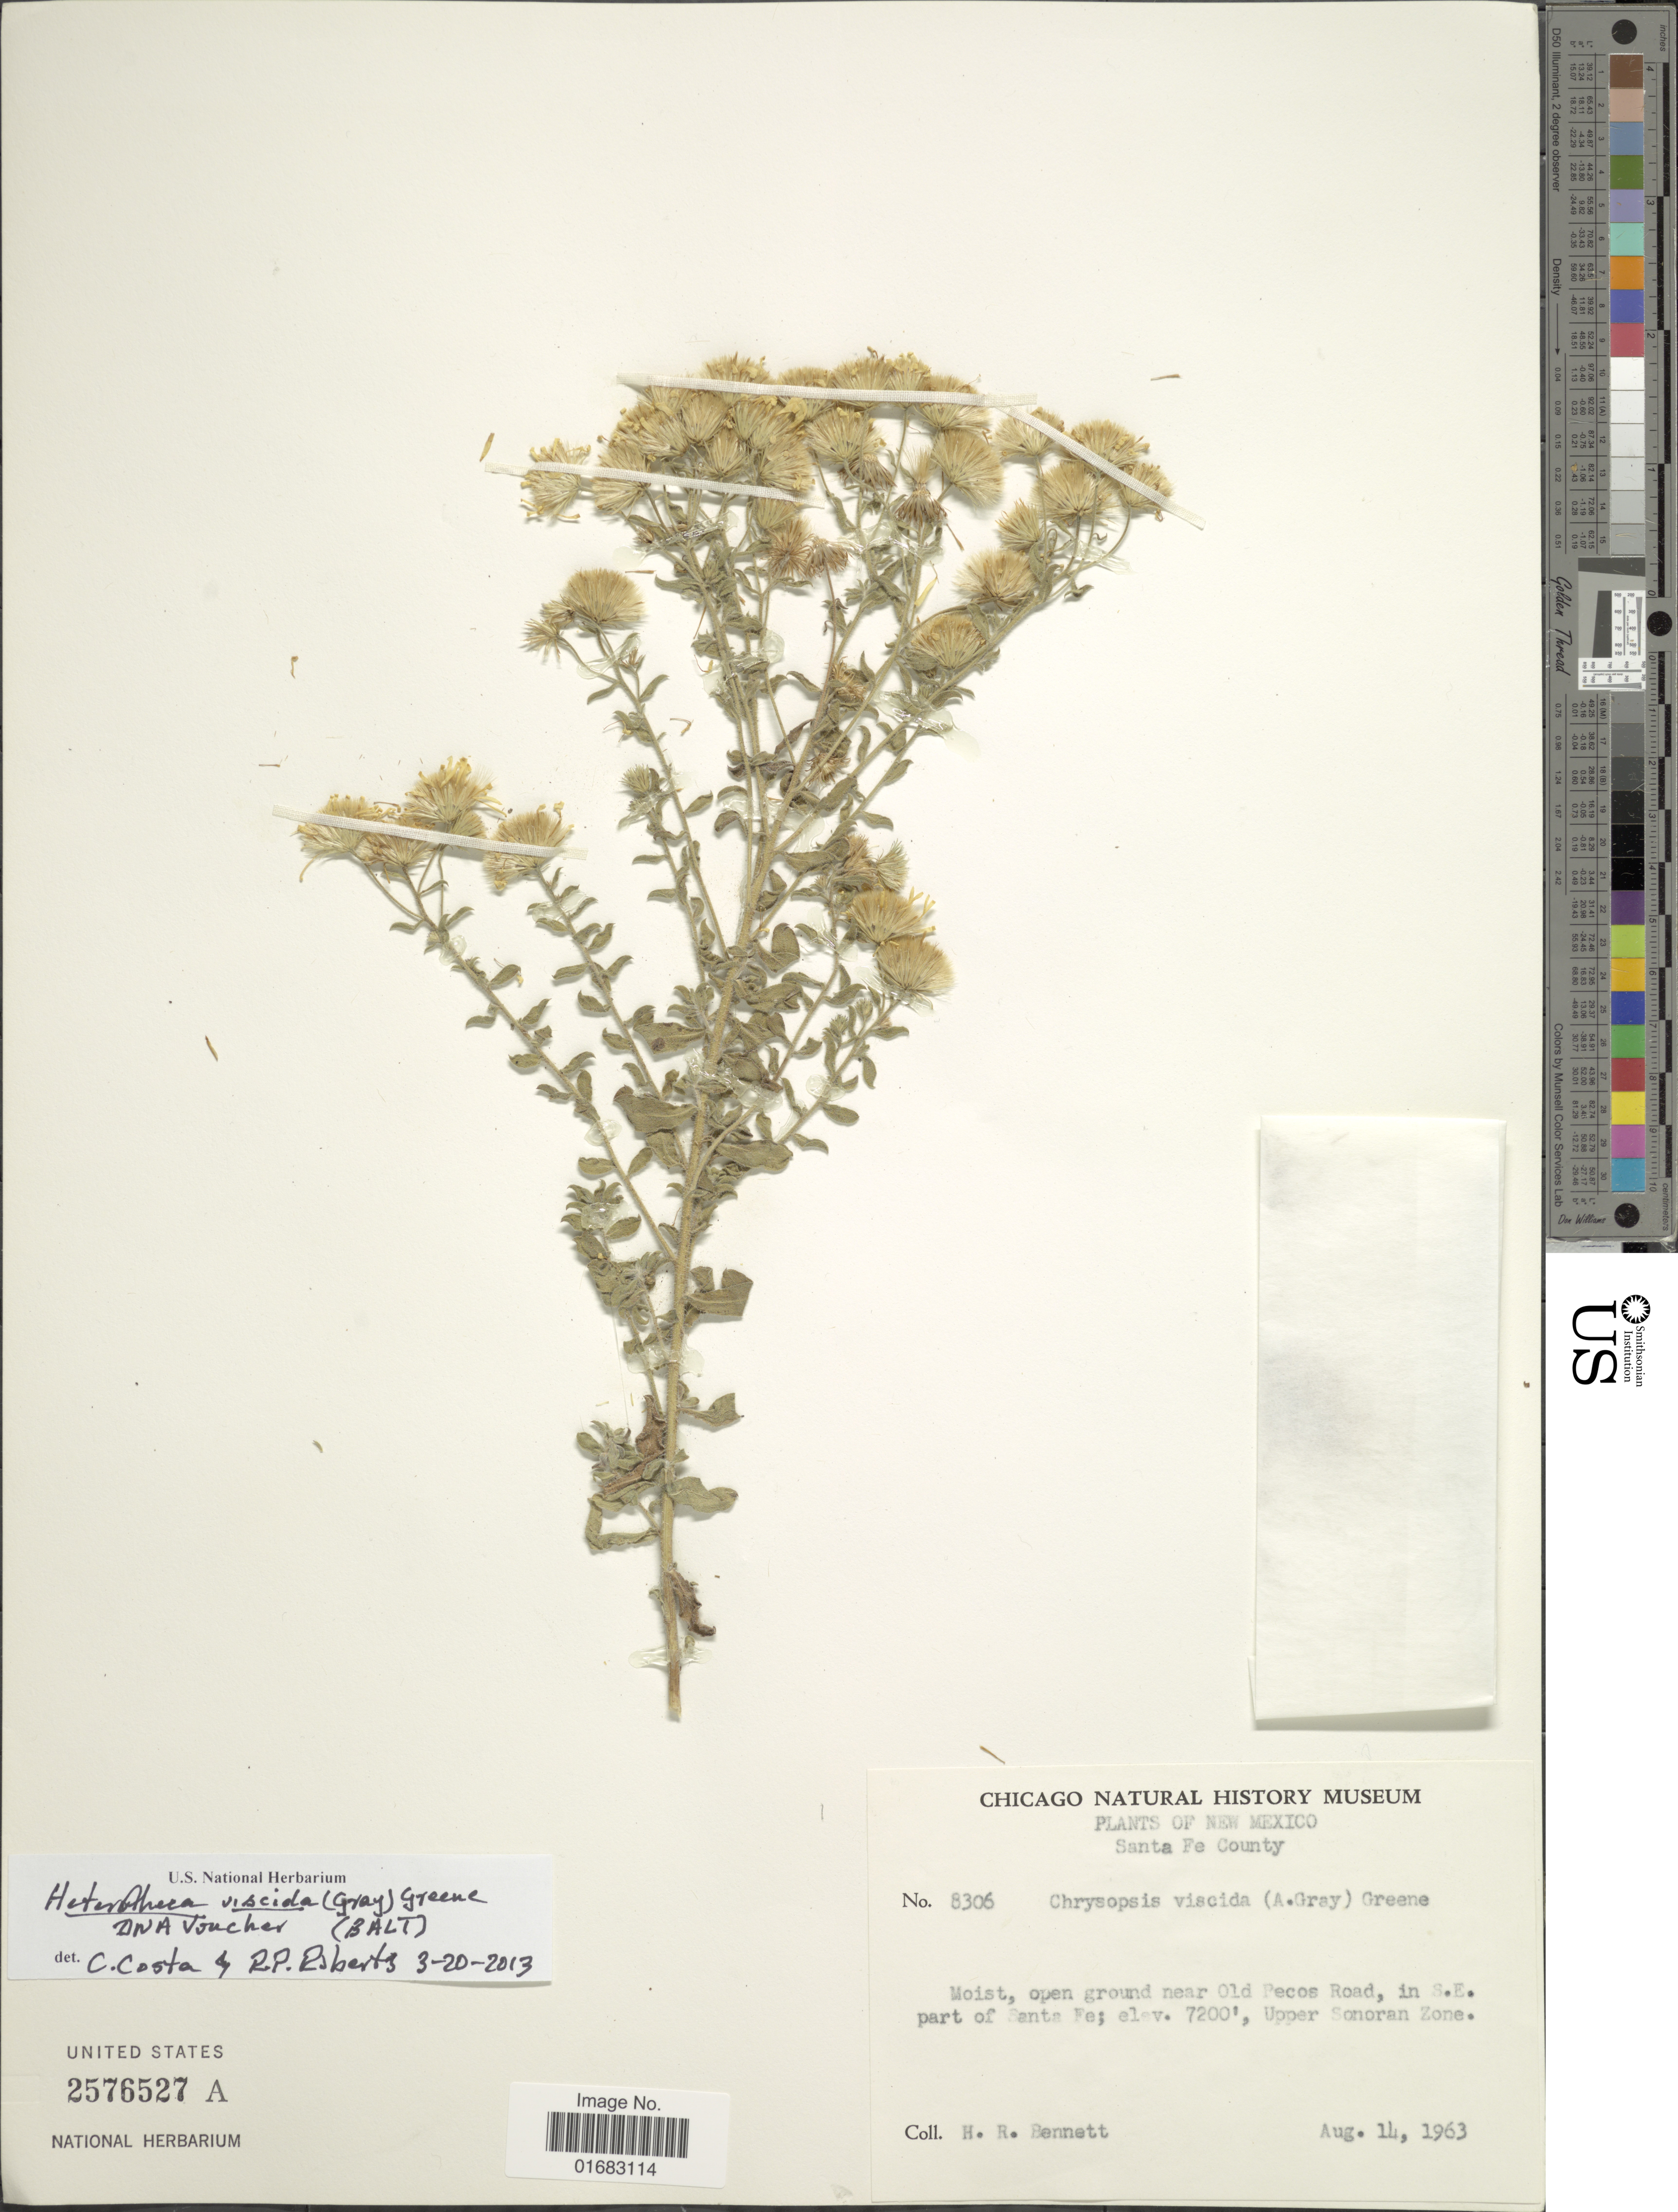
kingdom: Plantae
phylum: Tracheophyta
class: Magnoliopsida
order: Asterales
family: Asteraceae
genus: Heterotheca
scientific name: Heterotheca viscida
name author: (A. Gray) V.L. Harms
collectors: H. R. Bennett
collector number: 8306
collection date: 1963-08-14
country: United States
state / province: New Mexico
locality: New Mexico. Sant Fe County. open froung near Old Pecos Road, in S. E. part of Santa Fe. Upper Sonoran Zone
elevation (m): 2195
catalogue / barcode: US 2576527A